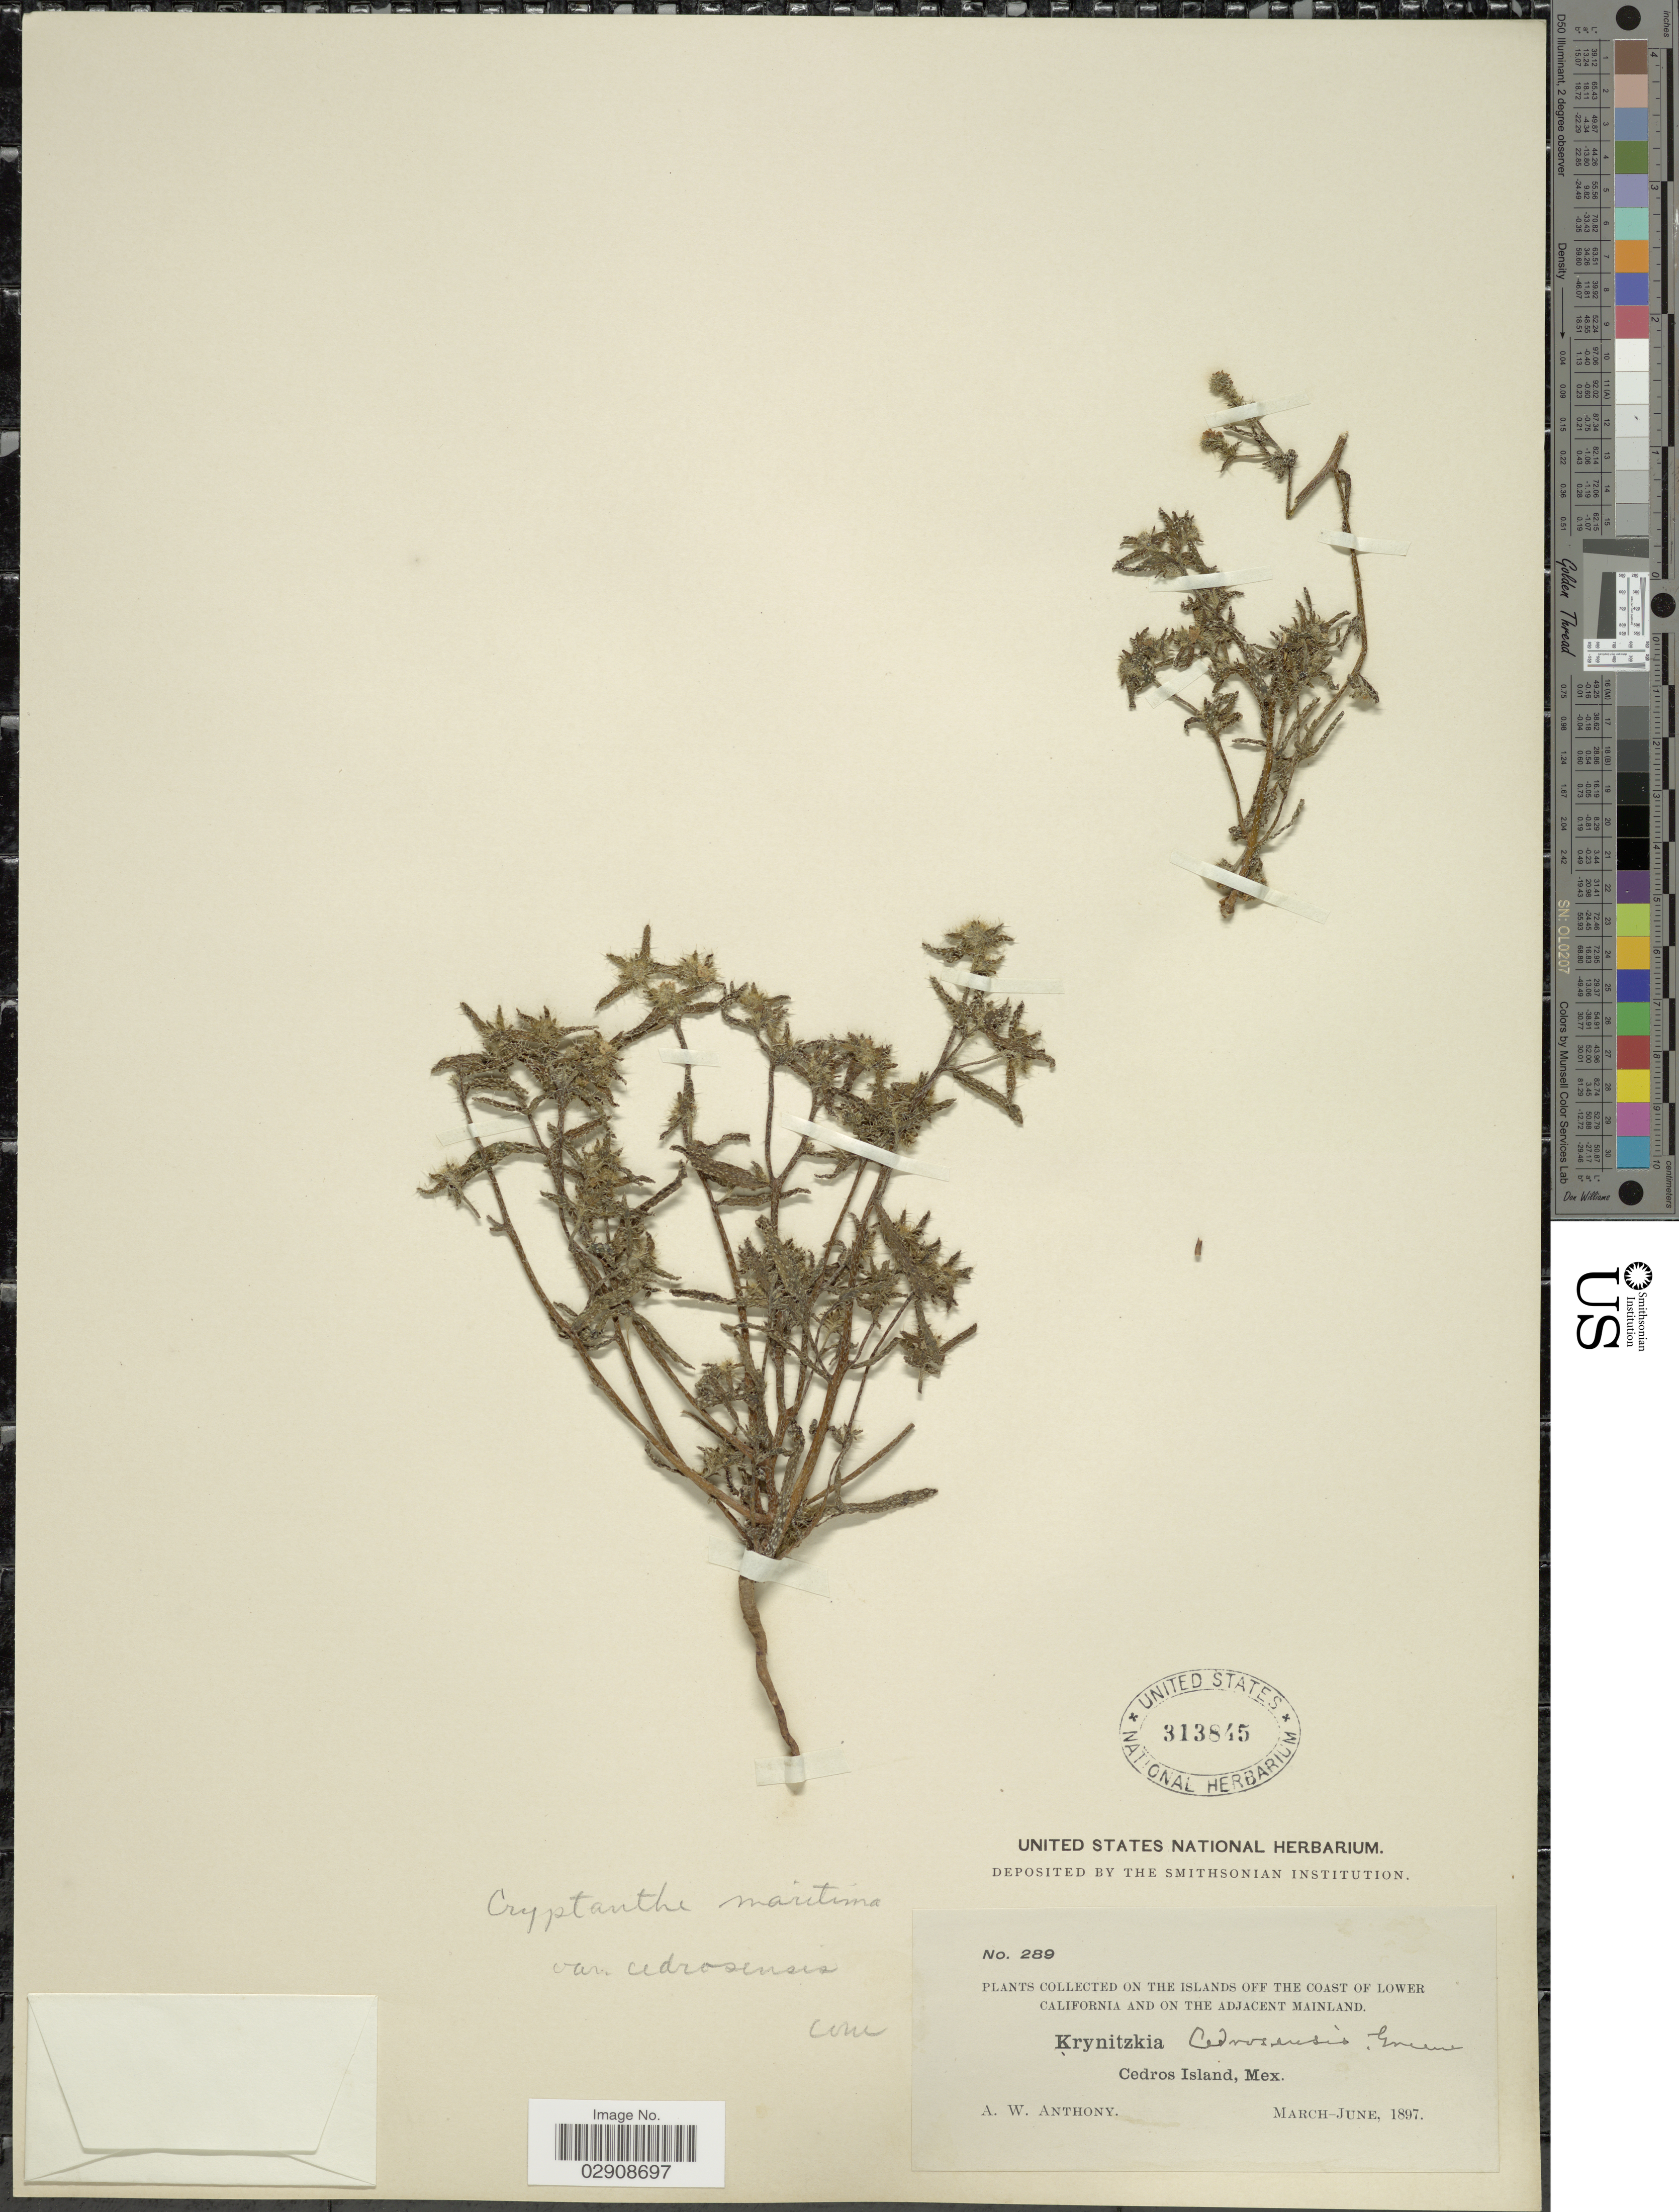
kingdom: Plantae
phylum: Tracheophyta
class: Magnoliopsida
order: Boraginales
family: Boraginaceae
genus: Cryptantha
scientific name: Cryptantha cedrosensis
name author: S.W. Greene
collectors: A. W. Anthony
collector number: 289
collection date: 1897-03/1897-06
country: Mexico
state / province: Baja California Norte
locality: Collected on the Islands off the coast of Lower California and on the adjacent Mainland. Cedros Island.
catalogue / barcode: US 313845